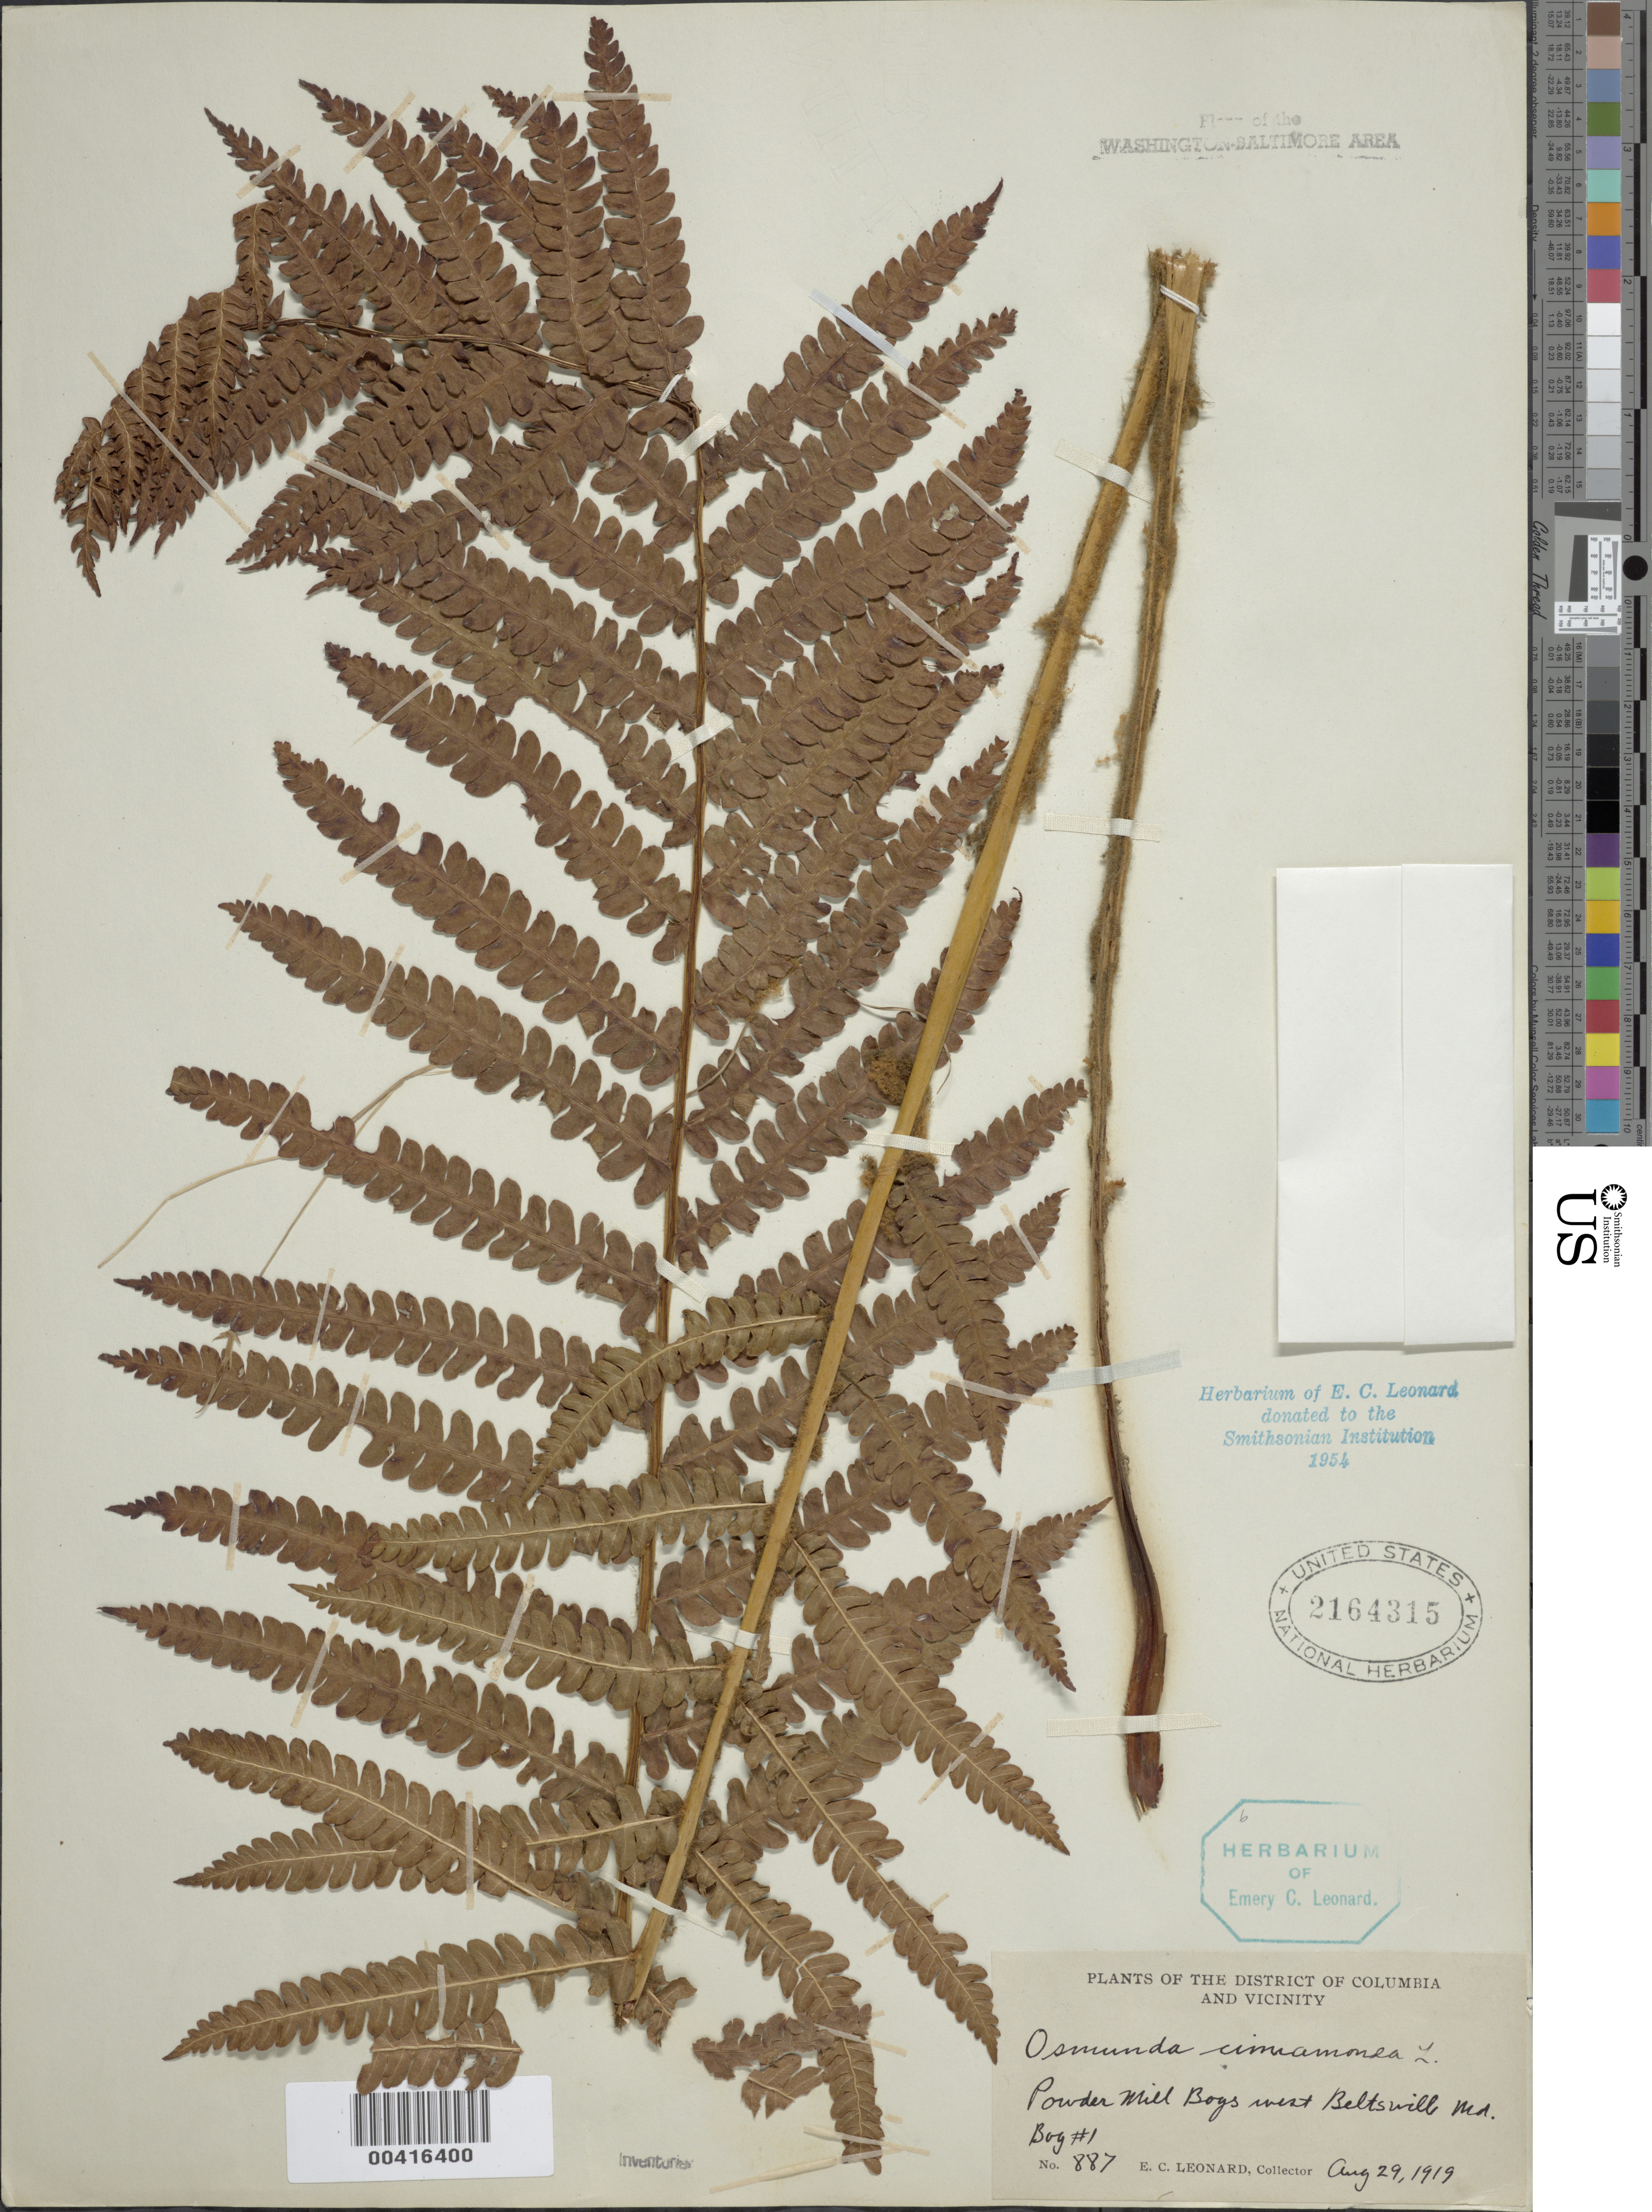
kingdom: Plantae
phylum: Tracheophyta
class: Polypodiopsida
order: Osmundales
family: Osmundaceae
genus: Osmundastrum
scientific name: Osmundastrum cinnamomeum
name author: (L.) C. Presl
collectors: E. C. Leonard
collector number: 887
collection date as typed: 29 Aug 1919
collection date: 1919-08-29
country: United States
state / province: Maryland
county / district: Prince George's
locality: Powdermill Bogs, west Beltsville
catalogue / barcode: US 2164315